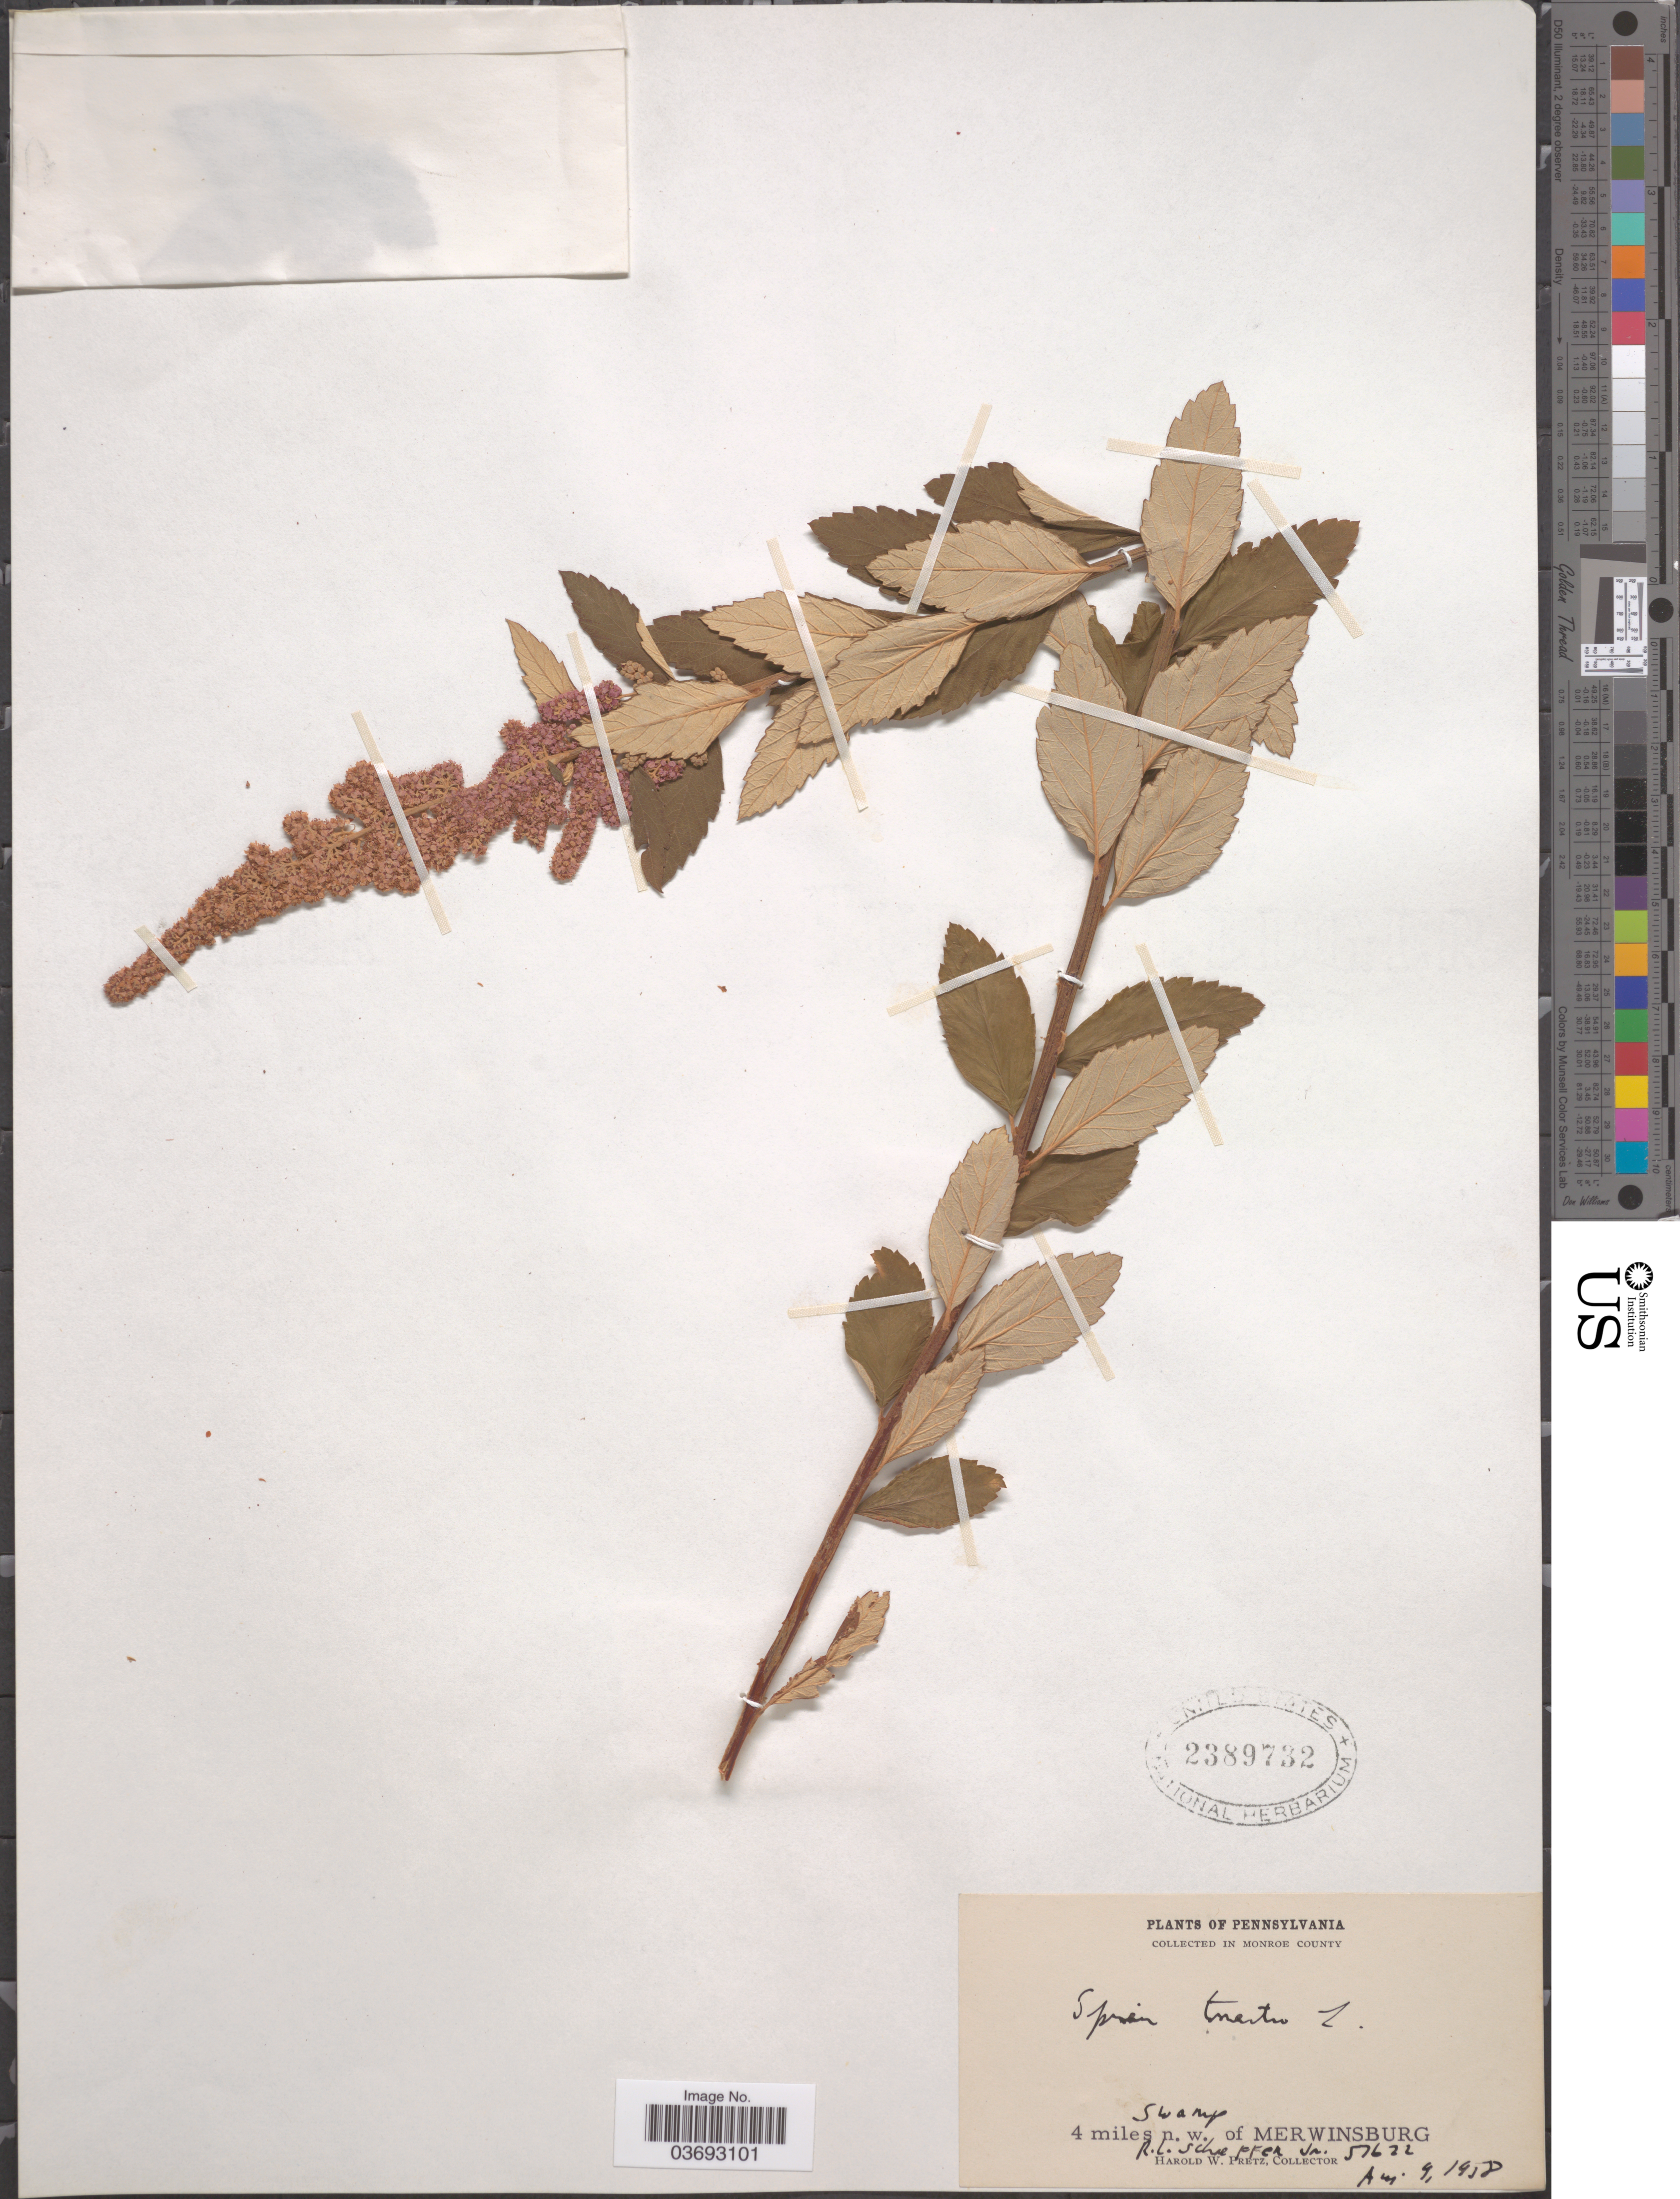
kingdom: Plantae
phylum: Tracheophyta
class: Magnoliopsida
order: Rosales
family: Rosaceae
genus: Spiraea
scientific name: Spiraea tomentosa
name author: L.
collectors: H. W. Pretz & R. Scheffer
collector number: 51622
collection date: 1958-08-09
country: United States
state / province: Pennsylvania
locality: In Monroe County. 4 miles n. w. of Merwinsburg.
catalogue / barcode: US 2389732